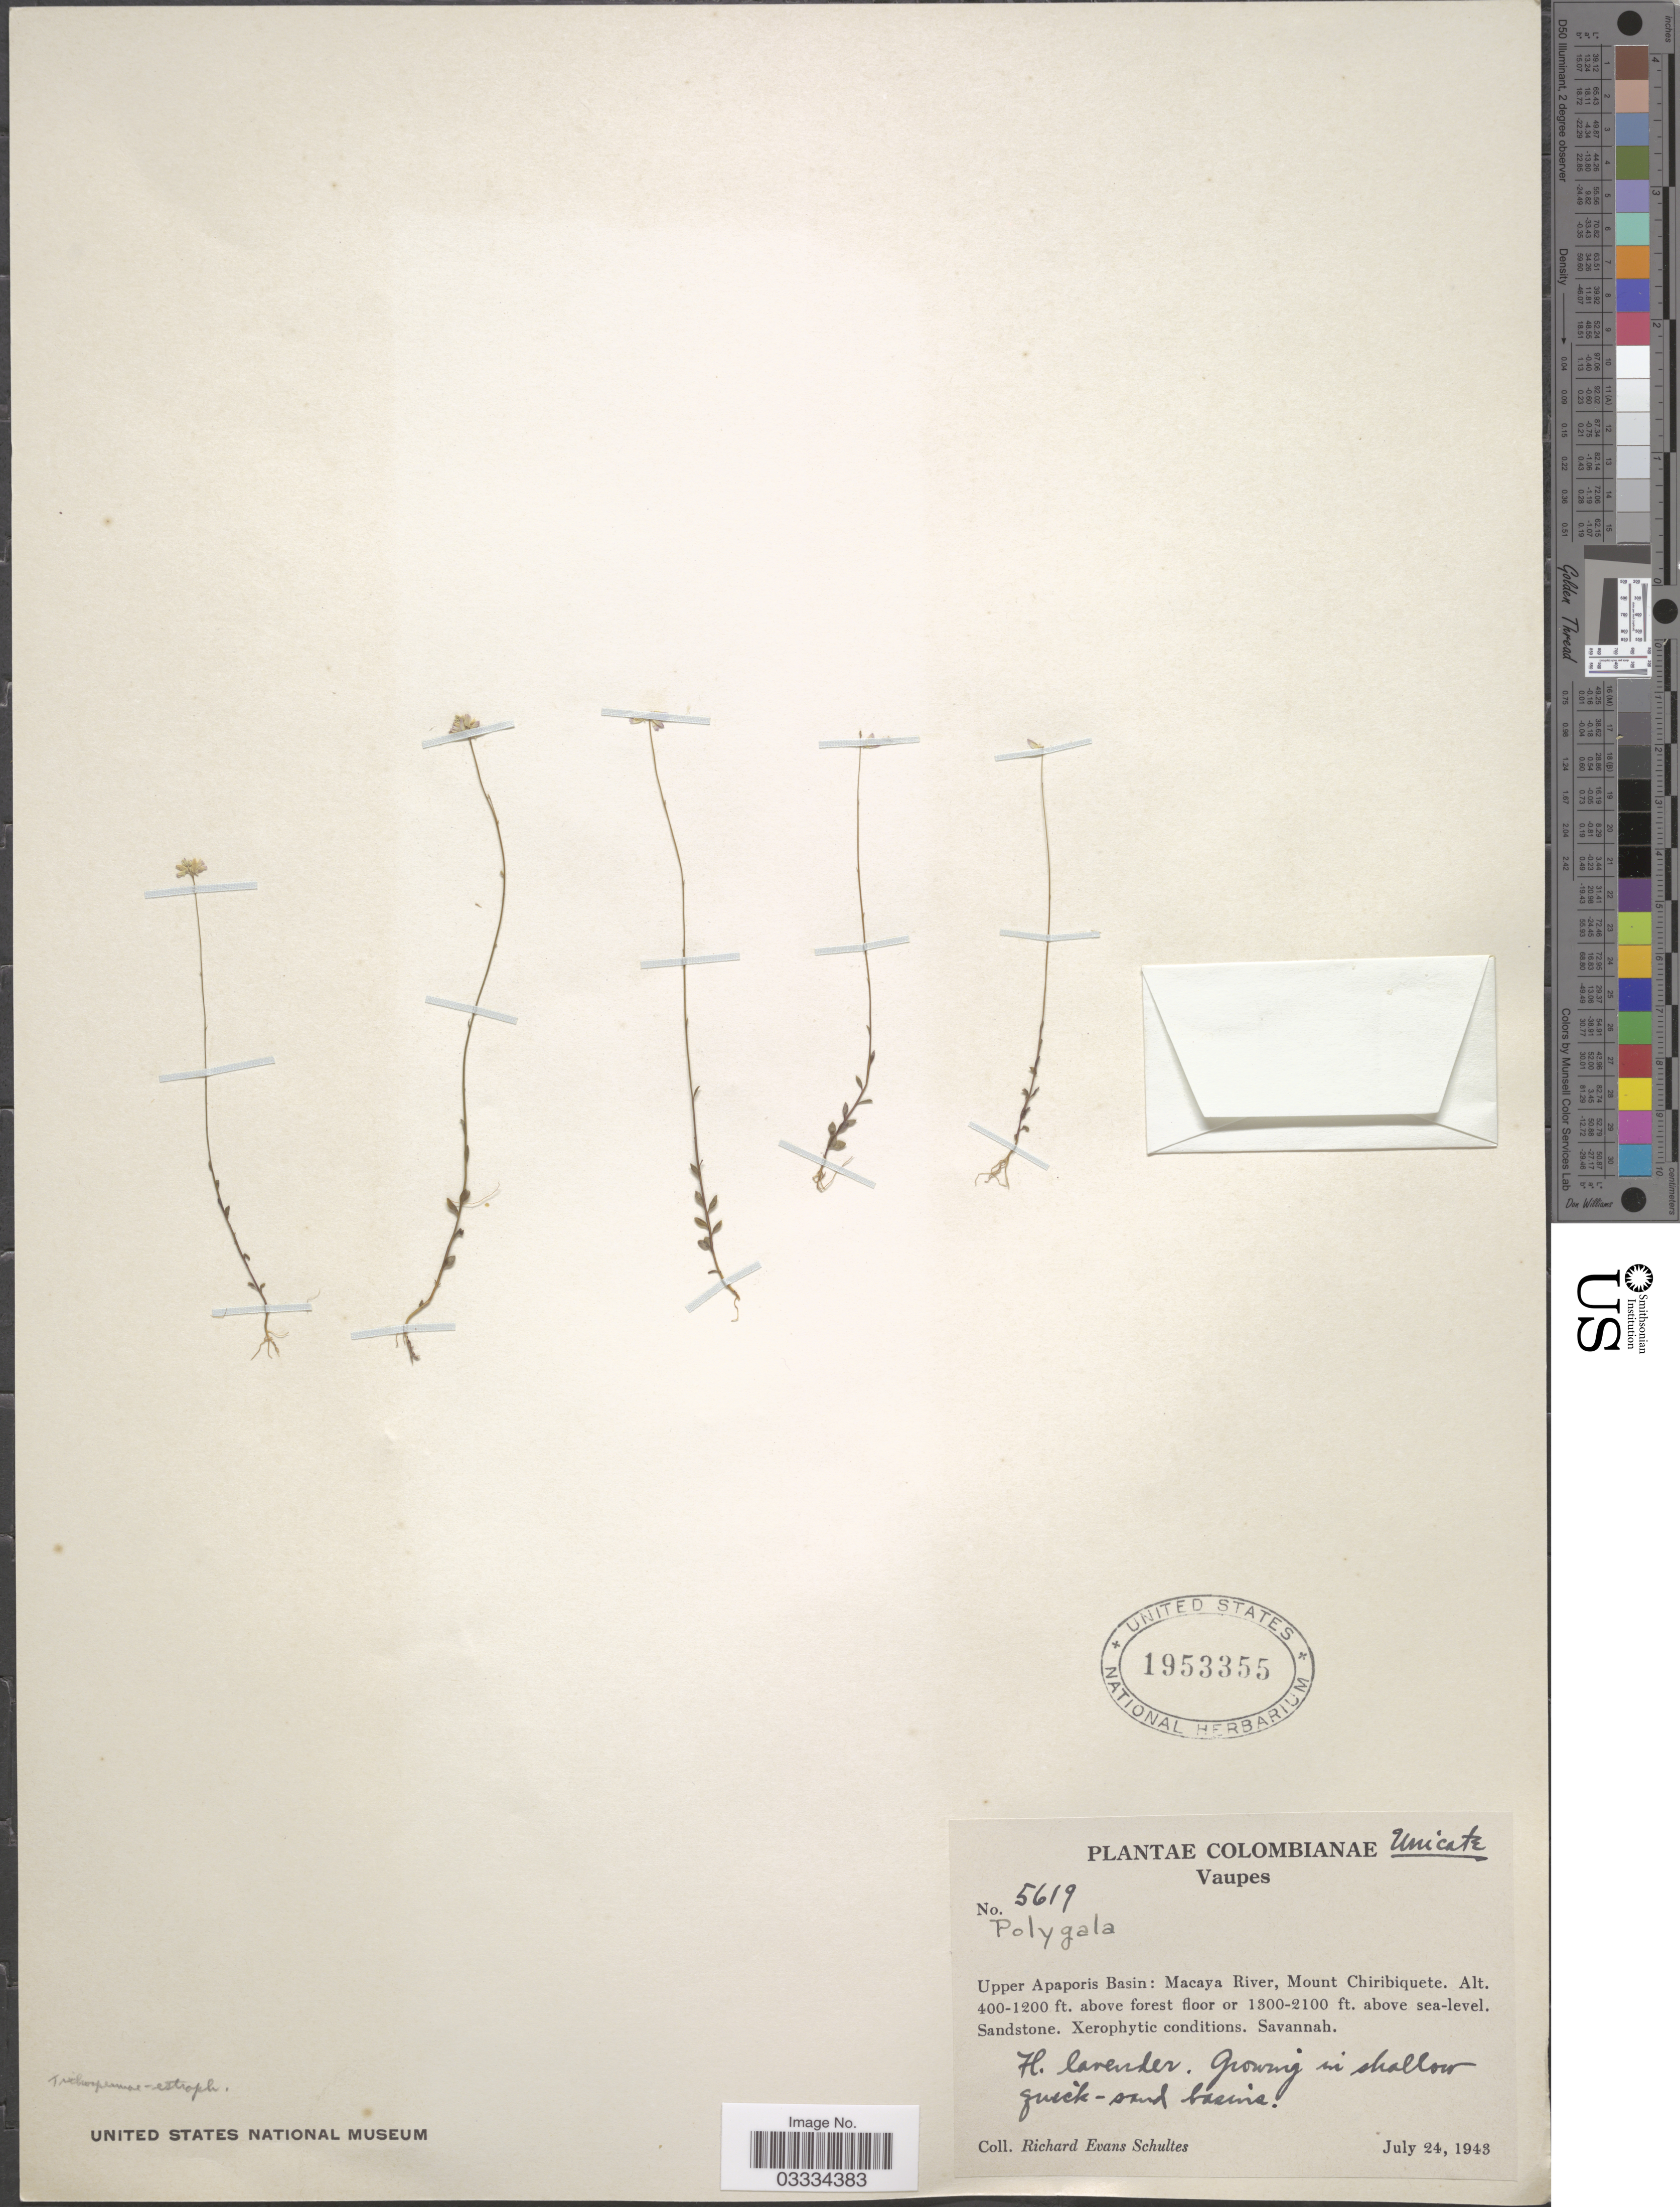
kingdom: Plantae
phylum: Tracheophyta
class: Magnoliopsida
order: Fabales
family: Polygalaceae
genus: Polygala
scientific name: Polygala sp.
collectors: R. E. Schultes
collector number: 5619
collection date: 1943-07-24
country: Colombia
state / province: Vaupés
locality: Upper Apaporis Basin: Macaya River, Mount Chiribiquete.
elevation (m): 122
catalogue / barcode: US 1953355